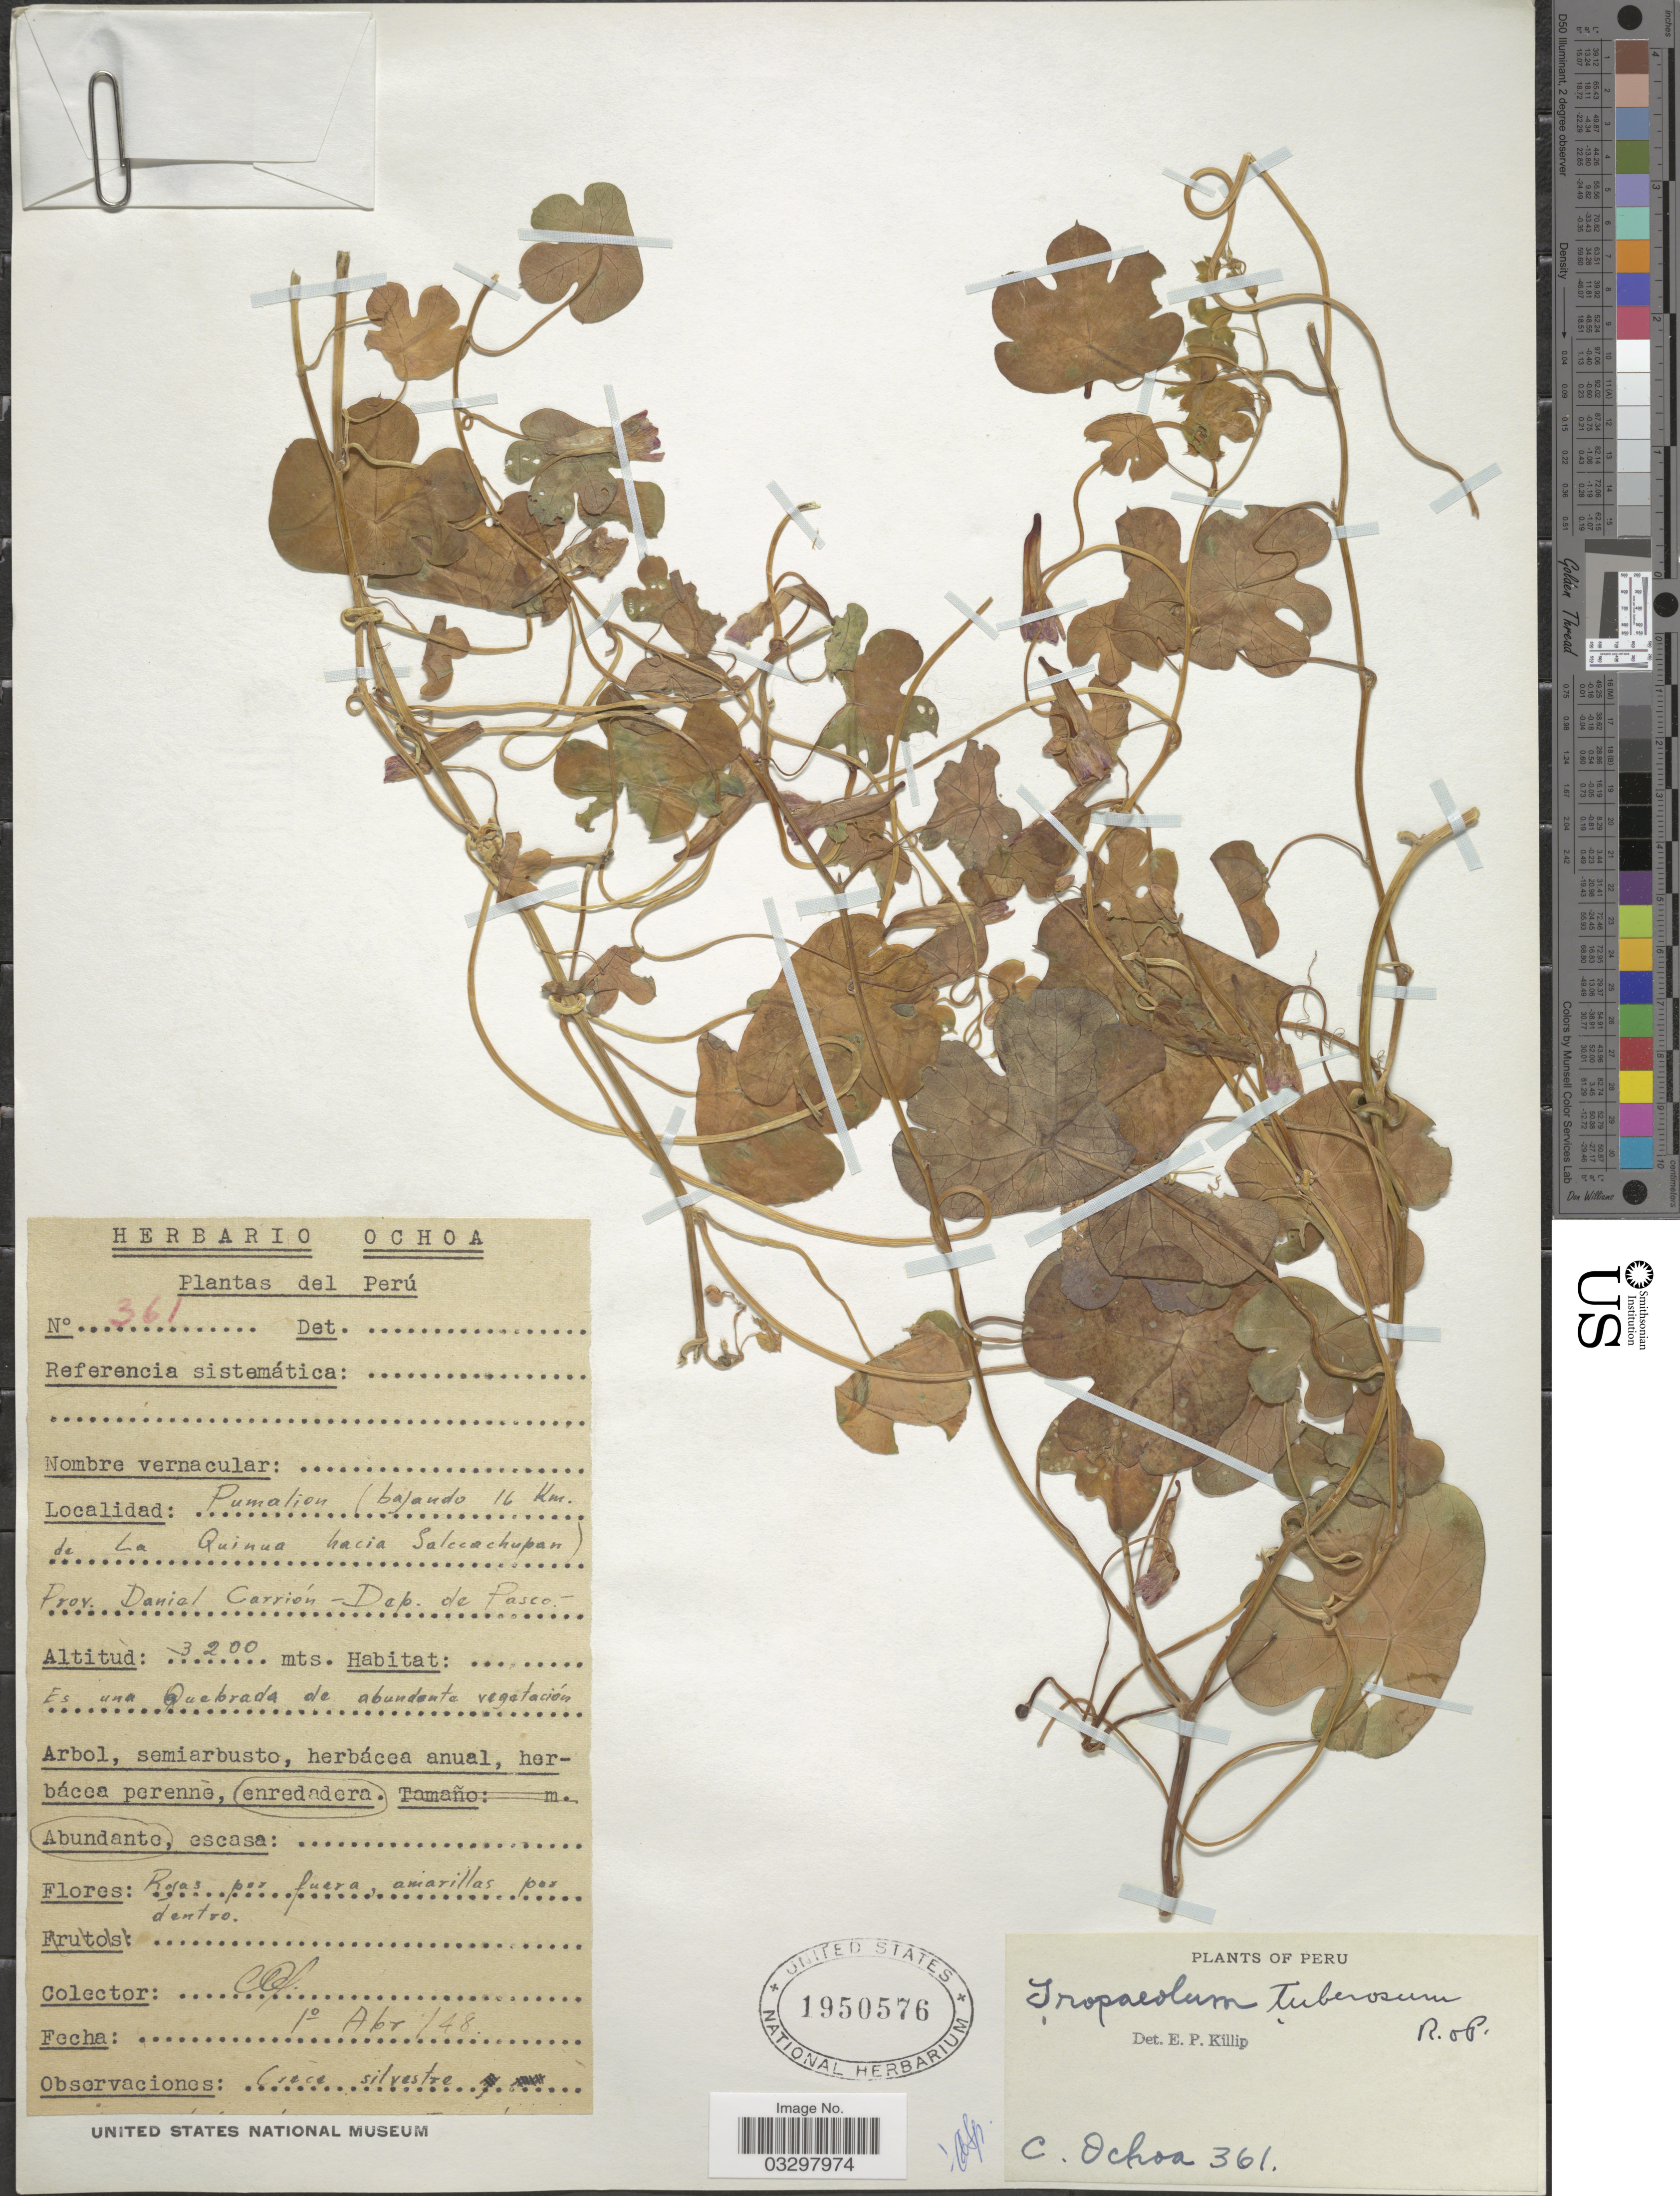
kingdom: Plantae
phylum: Tracheophyta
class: Magnoliopsida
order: Brassicales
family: Tropaeolaceae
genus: Tropaeolum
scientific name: Tropaeolum tuberosum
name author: Ruiz & Pav.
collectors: C. Ochoa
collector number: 361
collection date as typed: Transcribed d/m/y: 1/4/48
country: Peru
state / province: Pasco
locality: Pumalion (bajando 16 km. de La Quinua hacia Salccachupan), Prov. Daniel Carrión - Dep. de Pasco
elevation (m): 3200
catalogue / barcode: US 1950576